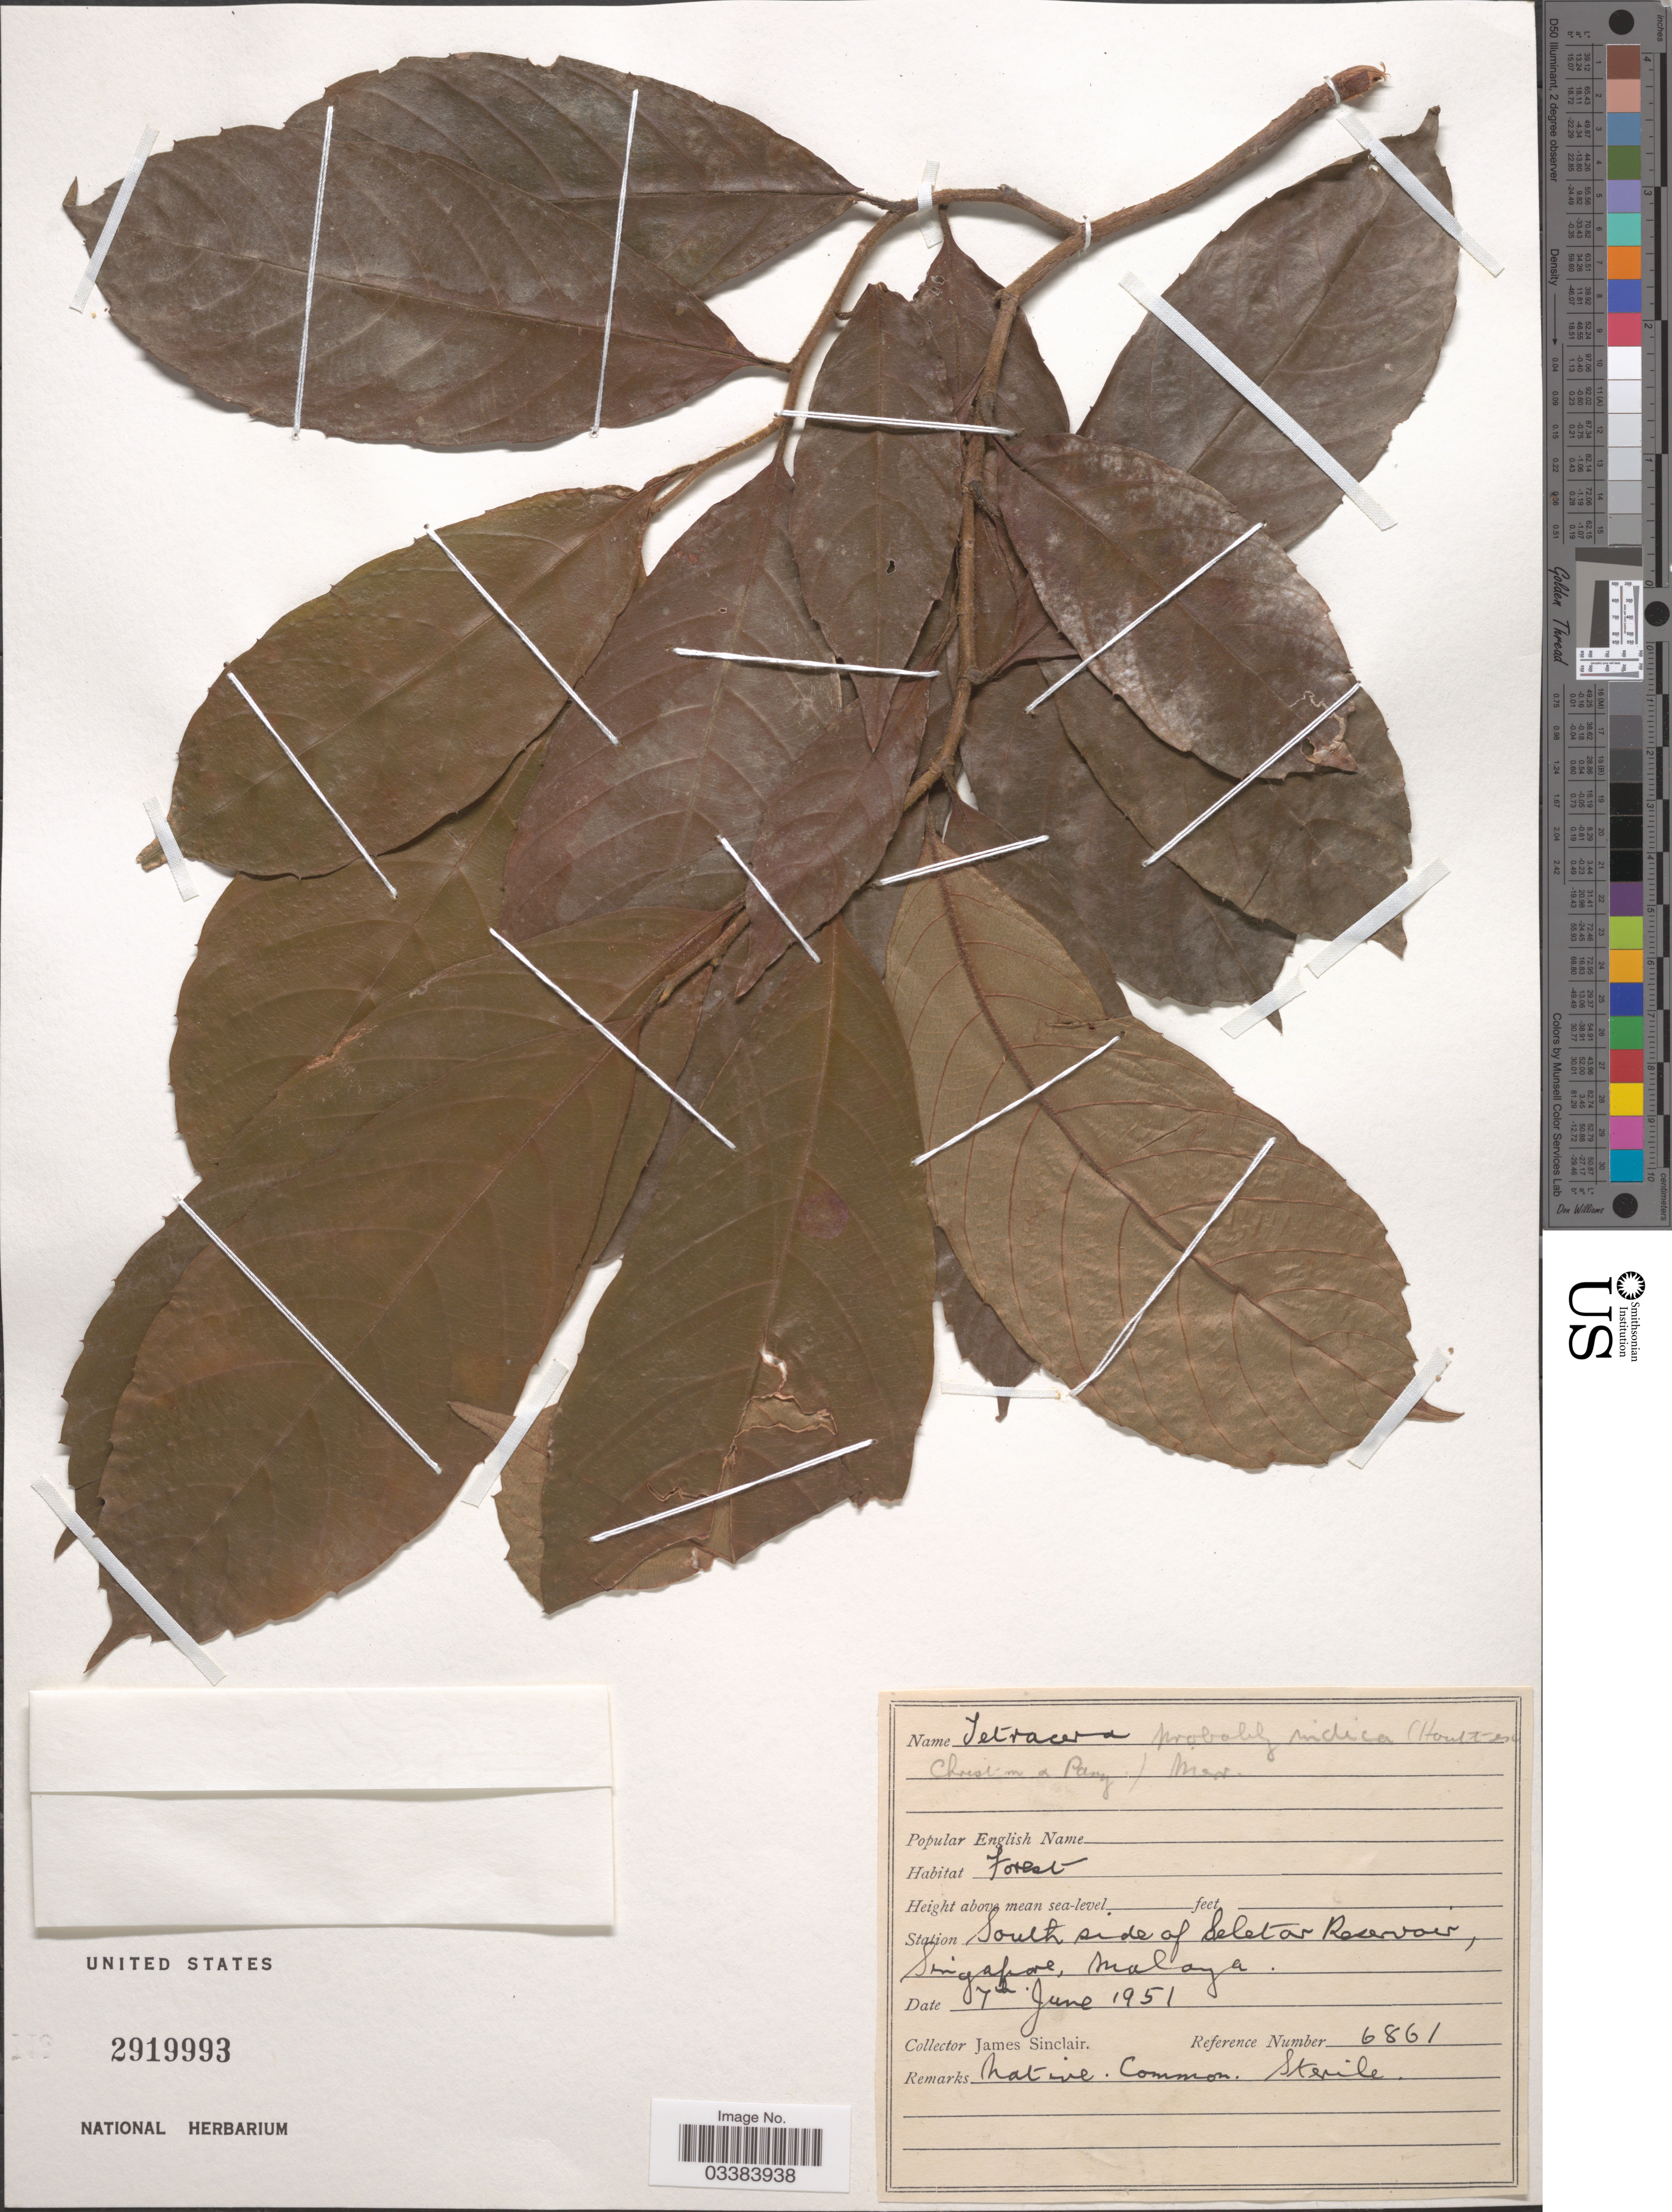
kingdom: Plantae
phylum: Tracheophyta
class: Magnoliopsida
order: Dilleniales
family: Dilleniaceae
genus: Tetracera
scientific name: Tetracera indica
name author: Merr.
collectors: J. Sinclair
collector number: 6861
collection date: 1951-06-07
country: Singapore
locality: Station south side of Seltan Reservoir, Malaya.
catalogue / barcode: US 2919993